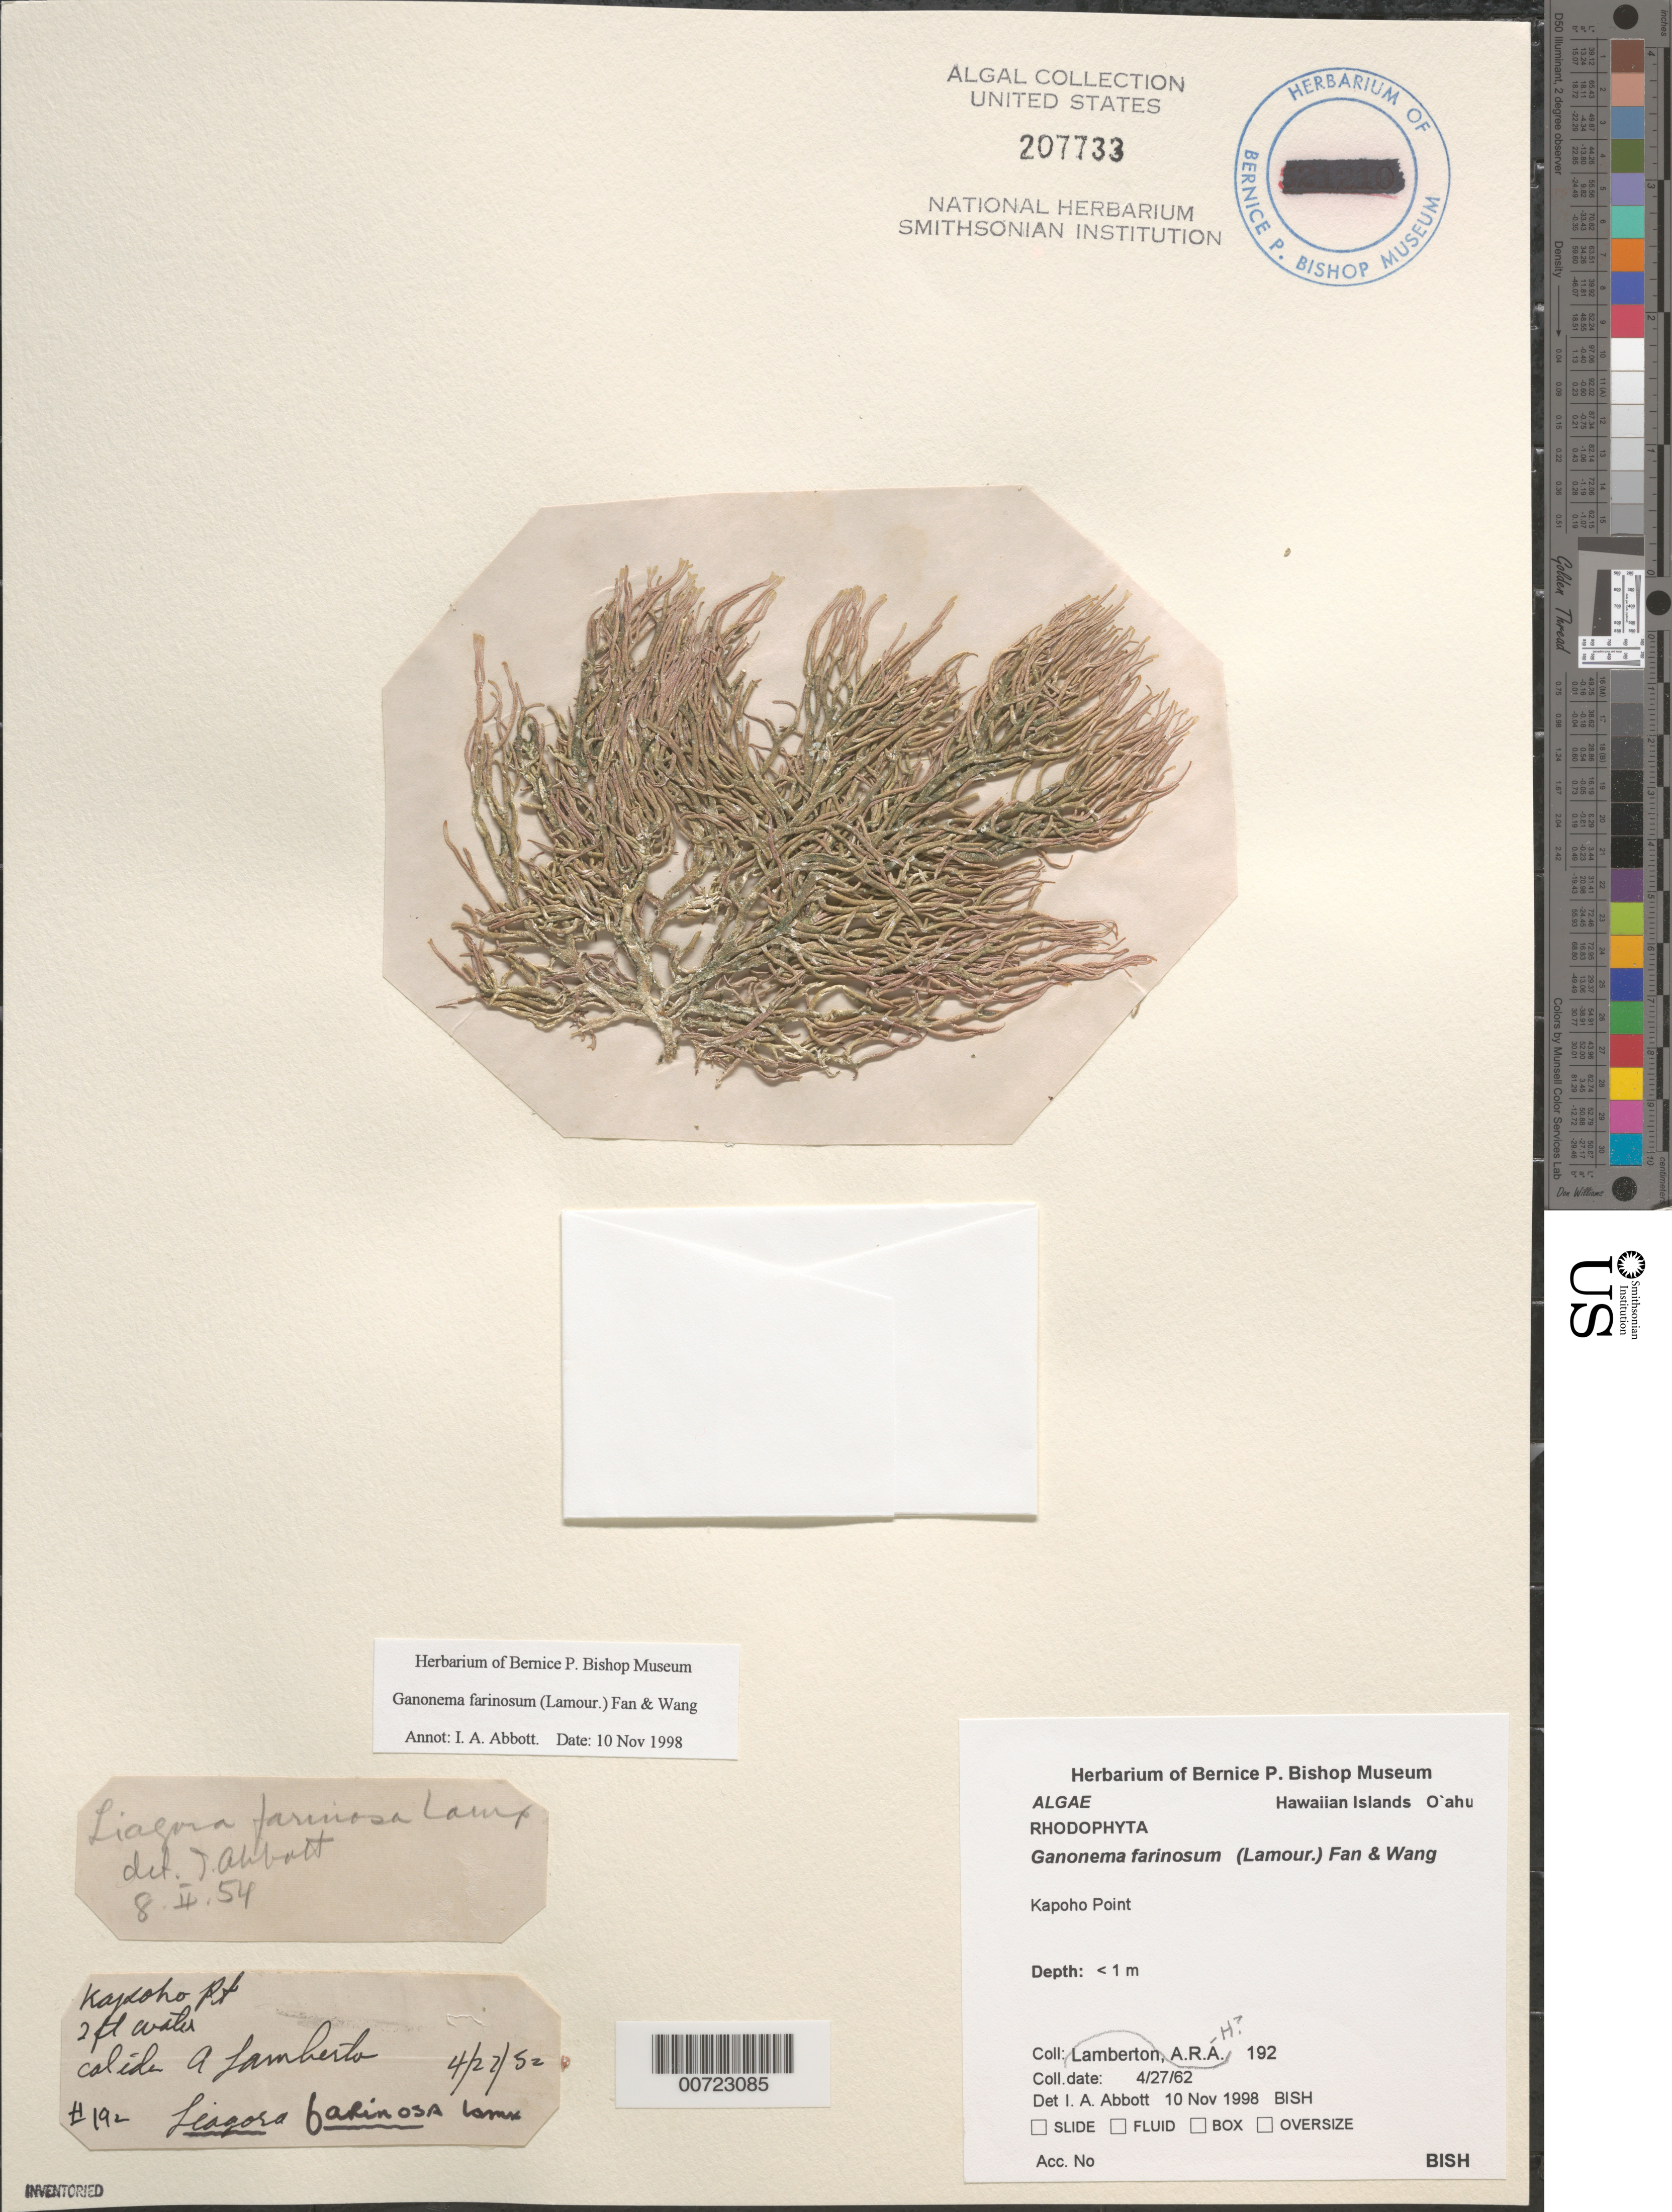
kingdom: Plantae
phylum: Rhodophyta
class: Florideophyceae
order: Nemaliales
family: Liagoraceae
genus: Ganonema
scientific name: Ganonema farinosum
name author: (J.V.Lamouroux) K.C. Fan & Yung C. Wang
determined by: Abbott, Isabella A.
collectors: A. Lamberton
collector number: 192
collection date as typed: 27 Apr 1952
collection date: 1952-04-27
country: United States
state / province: Hawaii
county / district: Honolulu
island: Oahu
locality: Kapoho Point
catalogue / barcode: US 207733